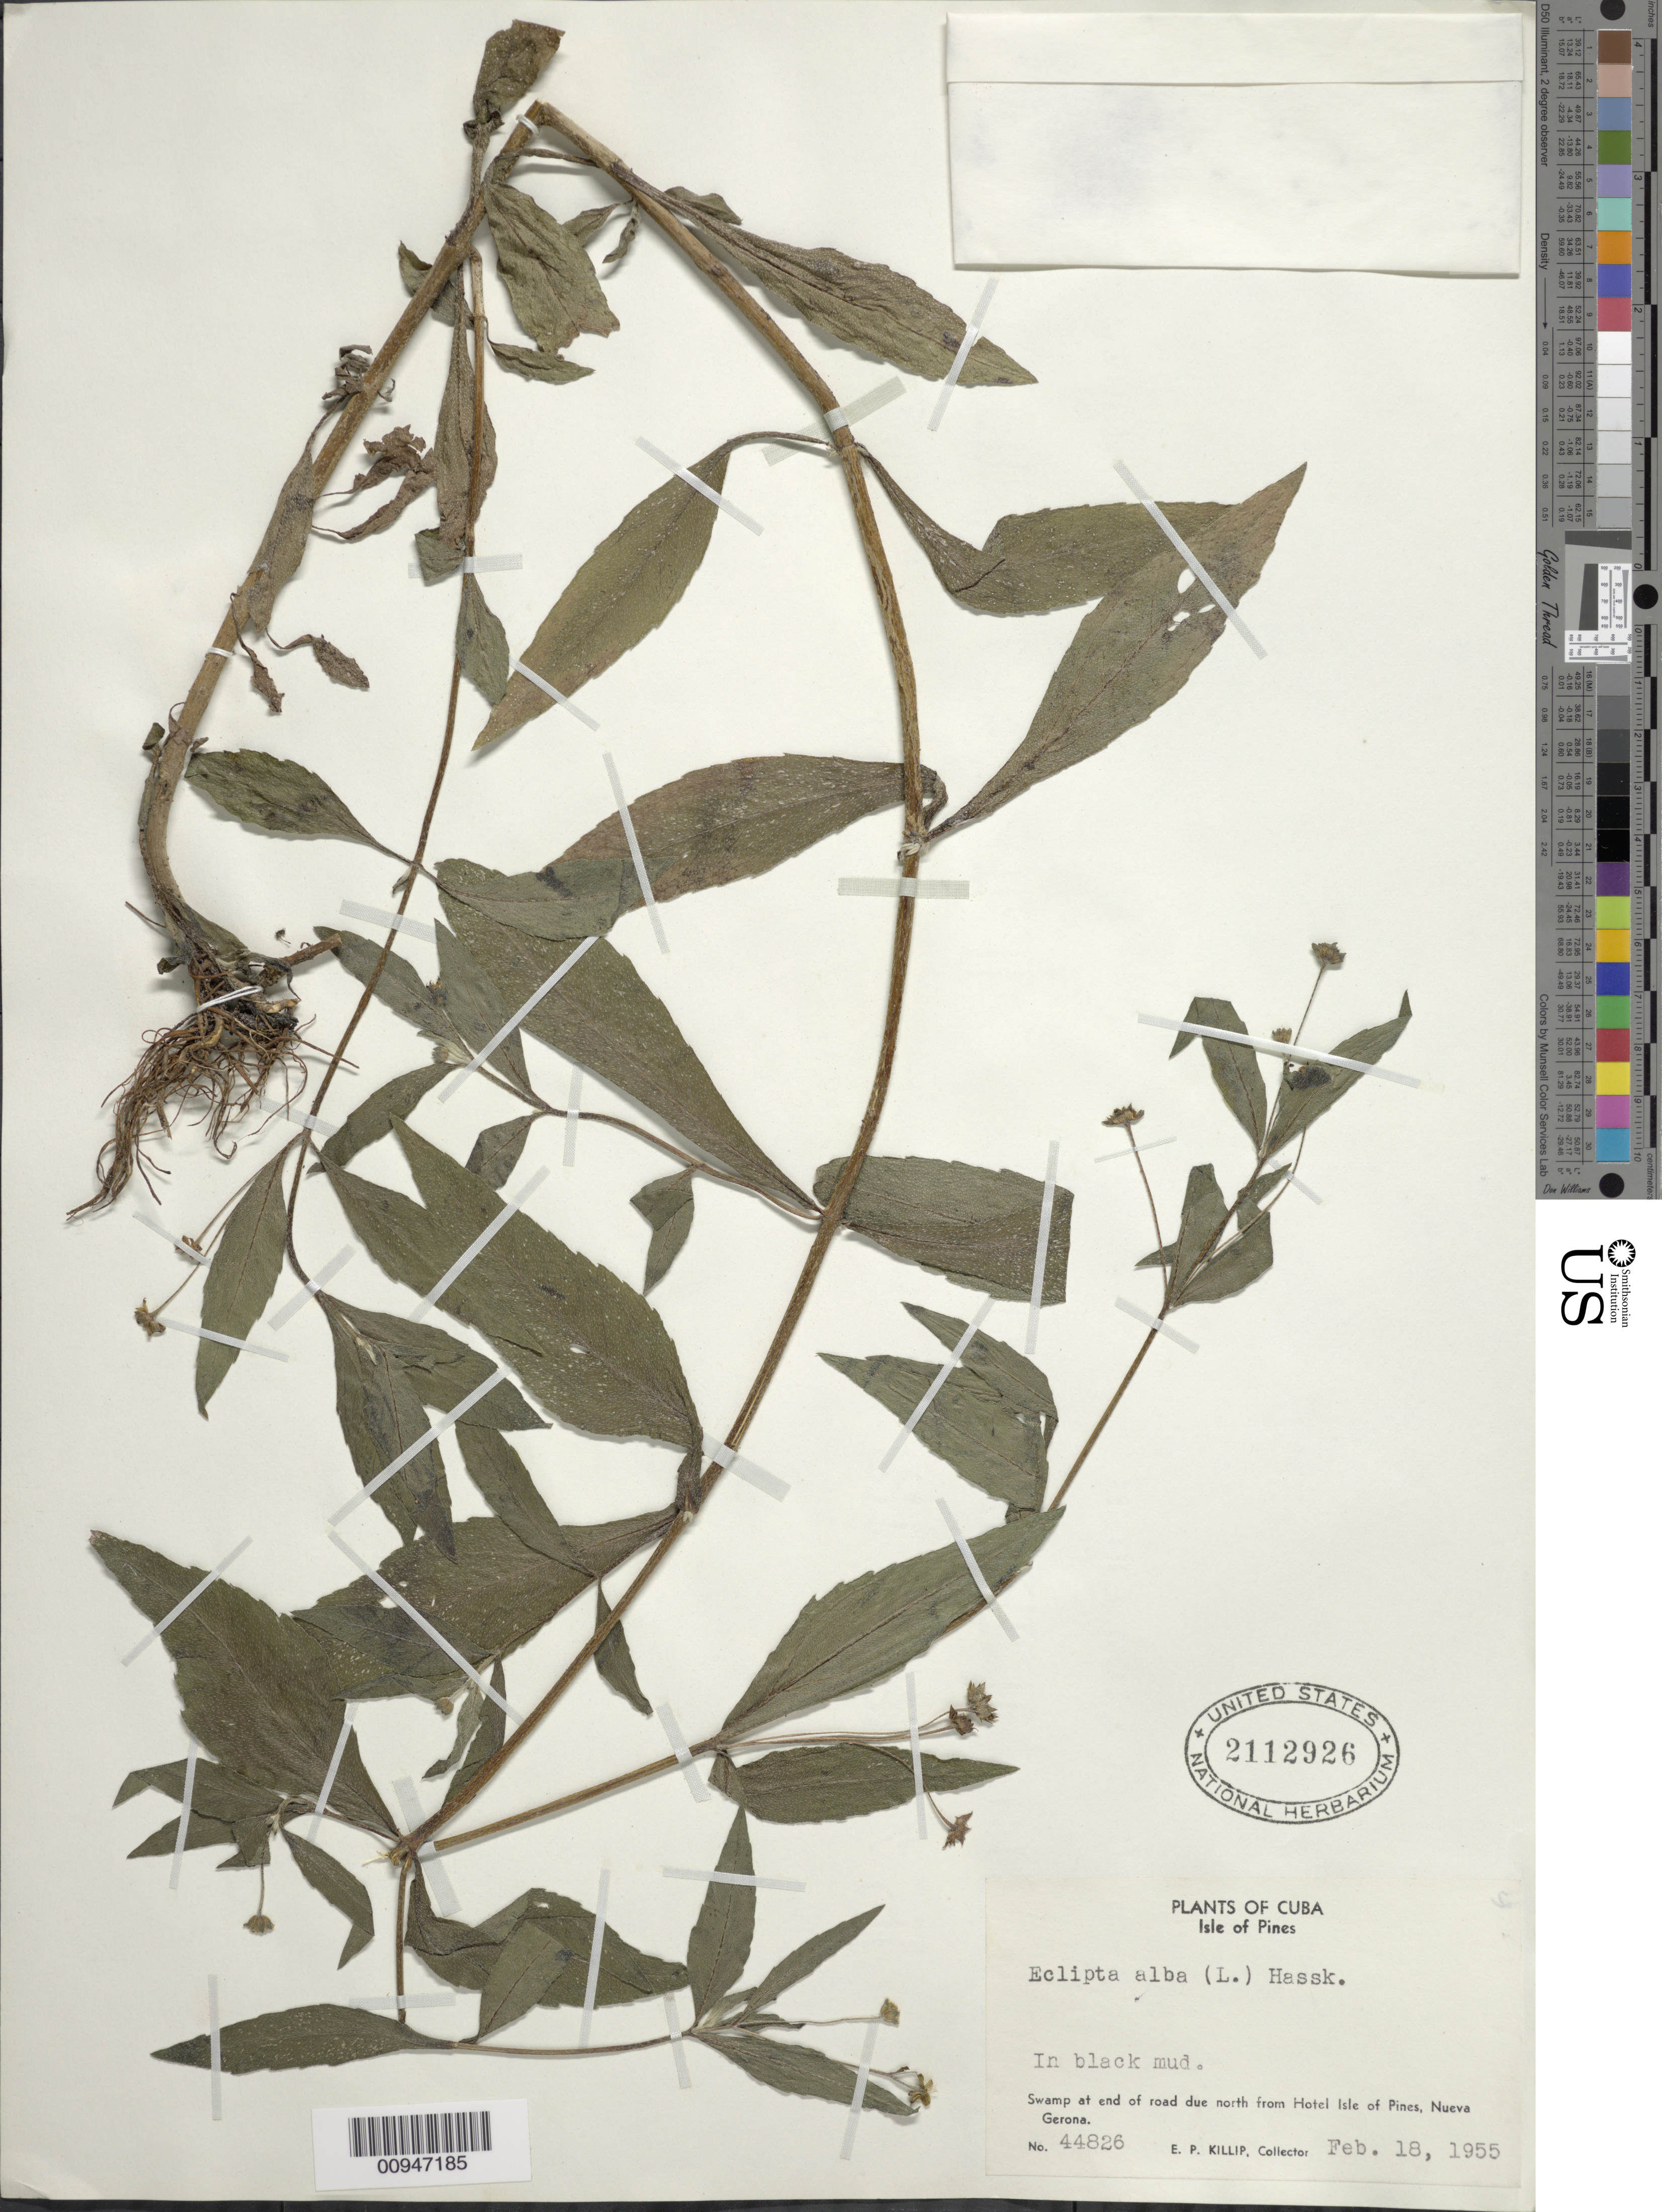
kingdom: Plantae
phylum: Tracheophyta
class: Magnoliopsida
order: Asterales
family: Asteraceae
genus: Eclipta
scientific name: Eclipta prostrata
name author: (L.) L.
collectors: E. P. Killip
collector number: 44826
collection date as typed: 18 Feb 1955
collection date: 1955-02-18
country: Cuba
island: Isla de la Juventud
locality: Swamp at end of road dur north from Hotel Isle of Pines, Nueva Gerona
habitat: In black mud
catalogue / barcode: US 2112926